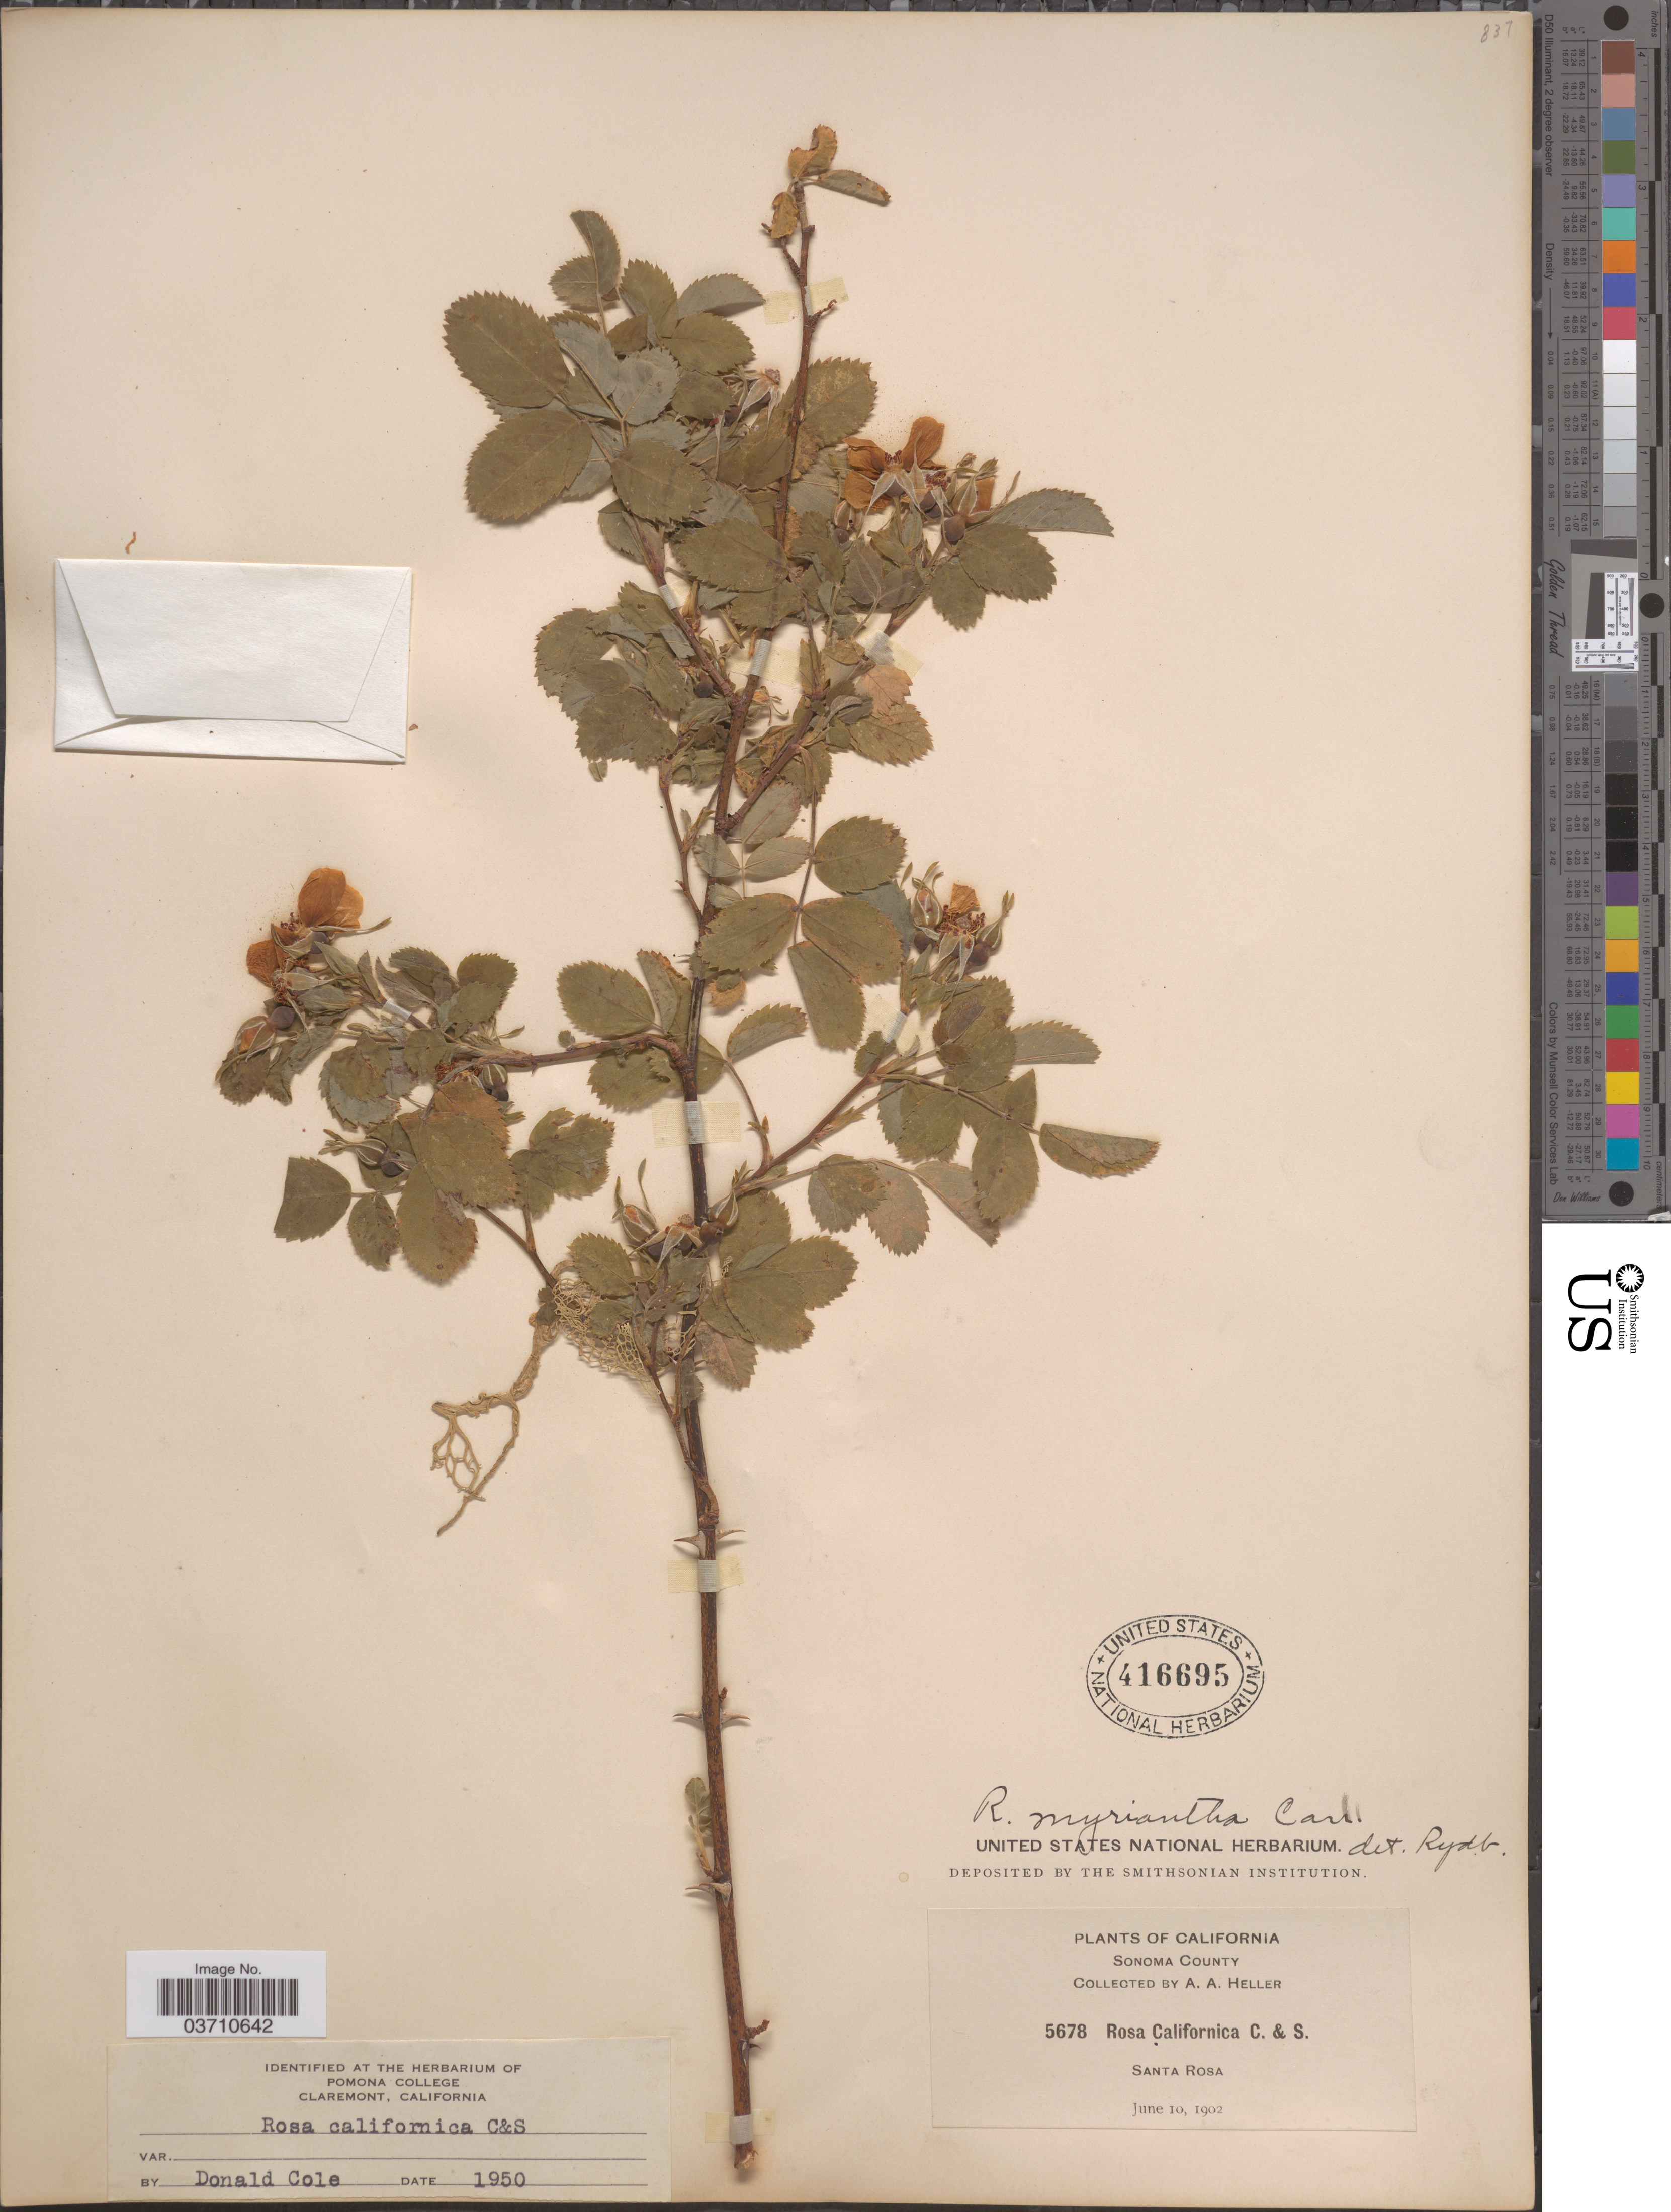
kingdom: Plantae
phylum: Tracheophyta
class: Magnoliopsida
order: Rosales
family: Rosaceae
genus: Rosa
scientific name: Rosa californica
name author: Cham. & Schltdl.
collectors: A. A. Heller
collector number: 5678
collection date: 1902-06-10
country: United States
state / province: California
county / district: Sonoma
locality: Sonoma County. Santa Rosa.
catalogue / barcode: US 416695